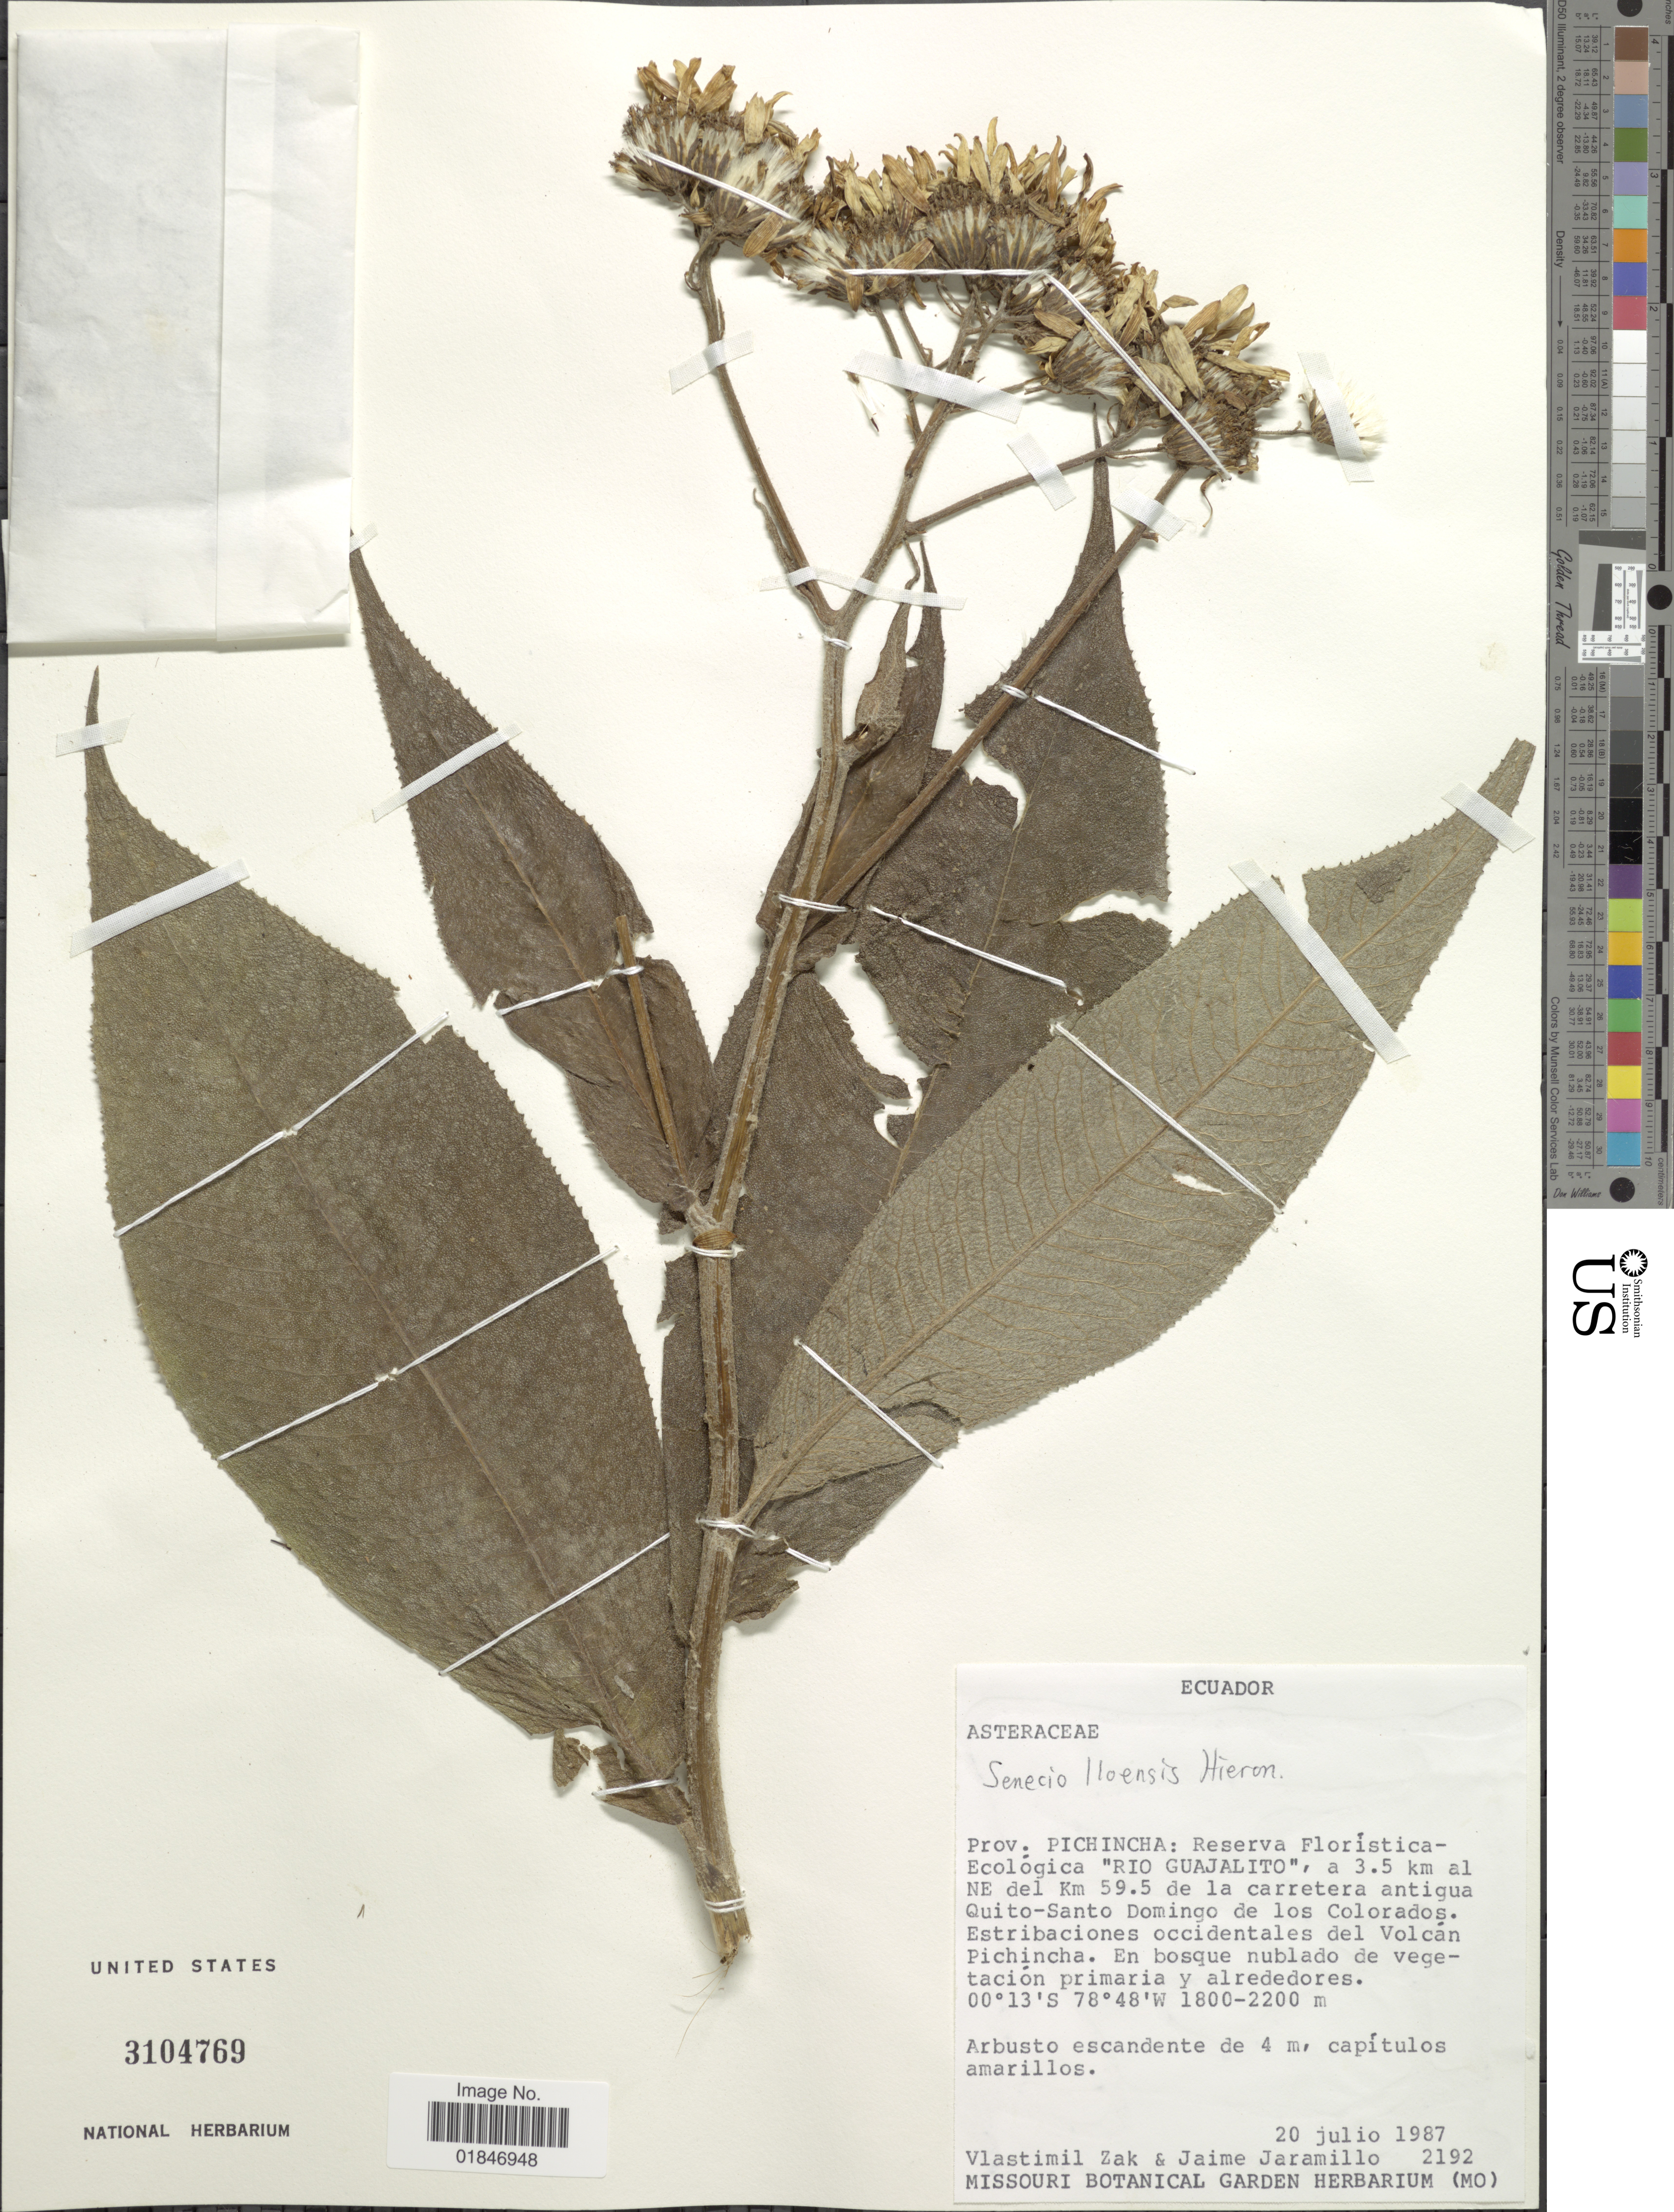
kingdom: Plantae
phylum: Tracheophyta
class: Magnoliopsida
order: Asterales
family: Asteraceae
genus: Dendrophorbium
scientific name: Dendrophorbium iloense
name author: (Hieron.) C. Jeffrey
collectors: V. Zak & J. Jaramillo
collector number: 2192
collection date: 1987-07-20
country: Ecuador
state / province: Pichincha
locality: Prov. Pichincha: Reserva Floristica- Ecologica"Rio Guajalito", 3.5 km al NE del Km 59.5 de la carretera antigua Quito-Santo Domingo de los Colorados.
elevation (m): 1800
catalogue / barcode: US 3104769